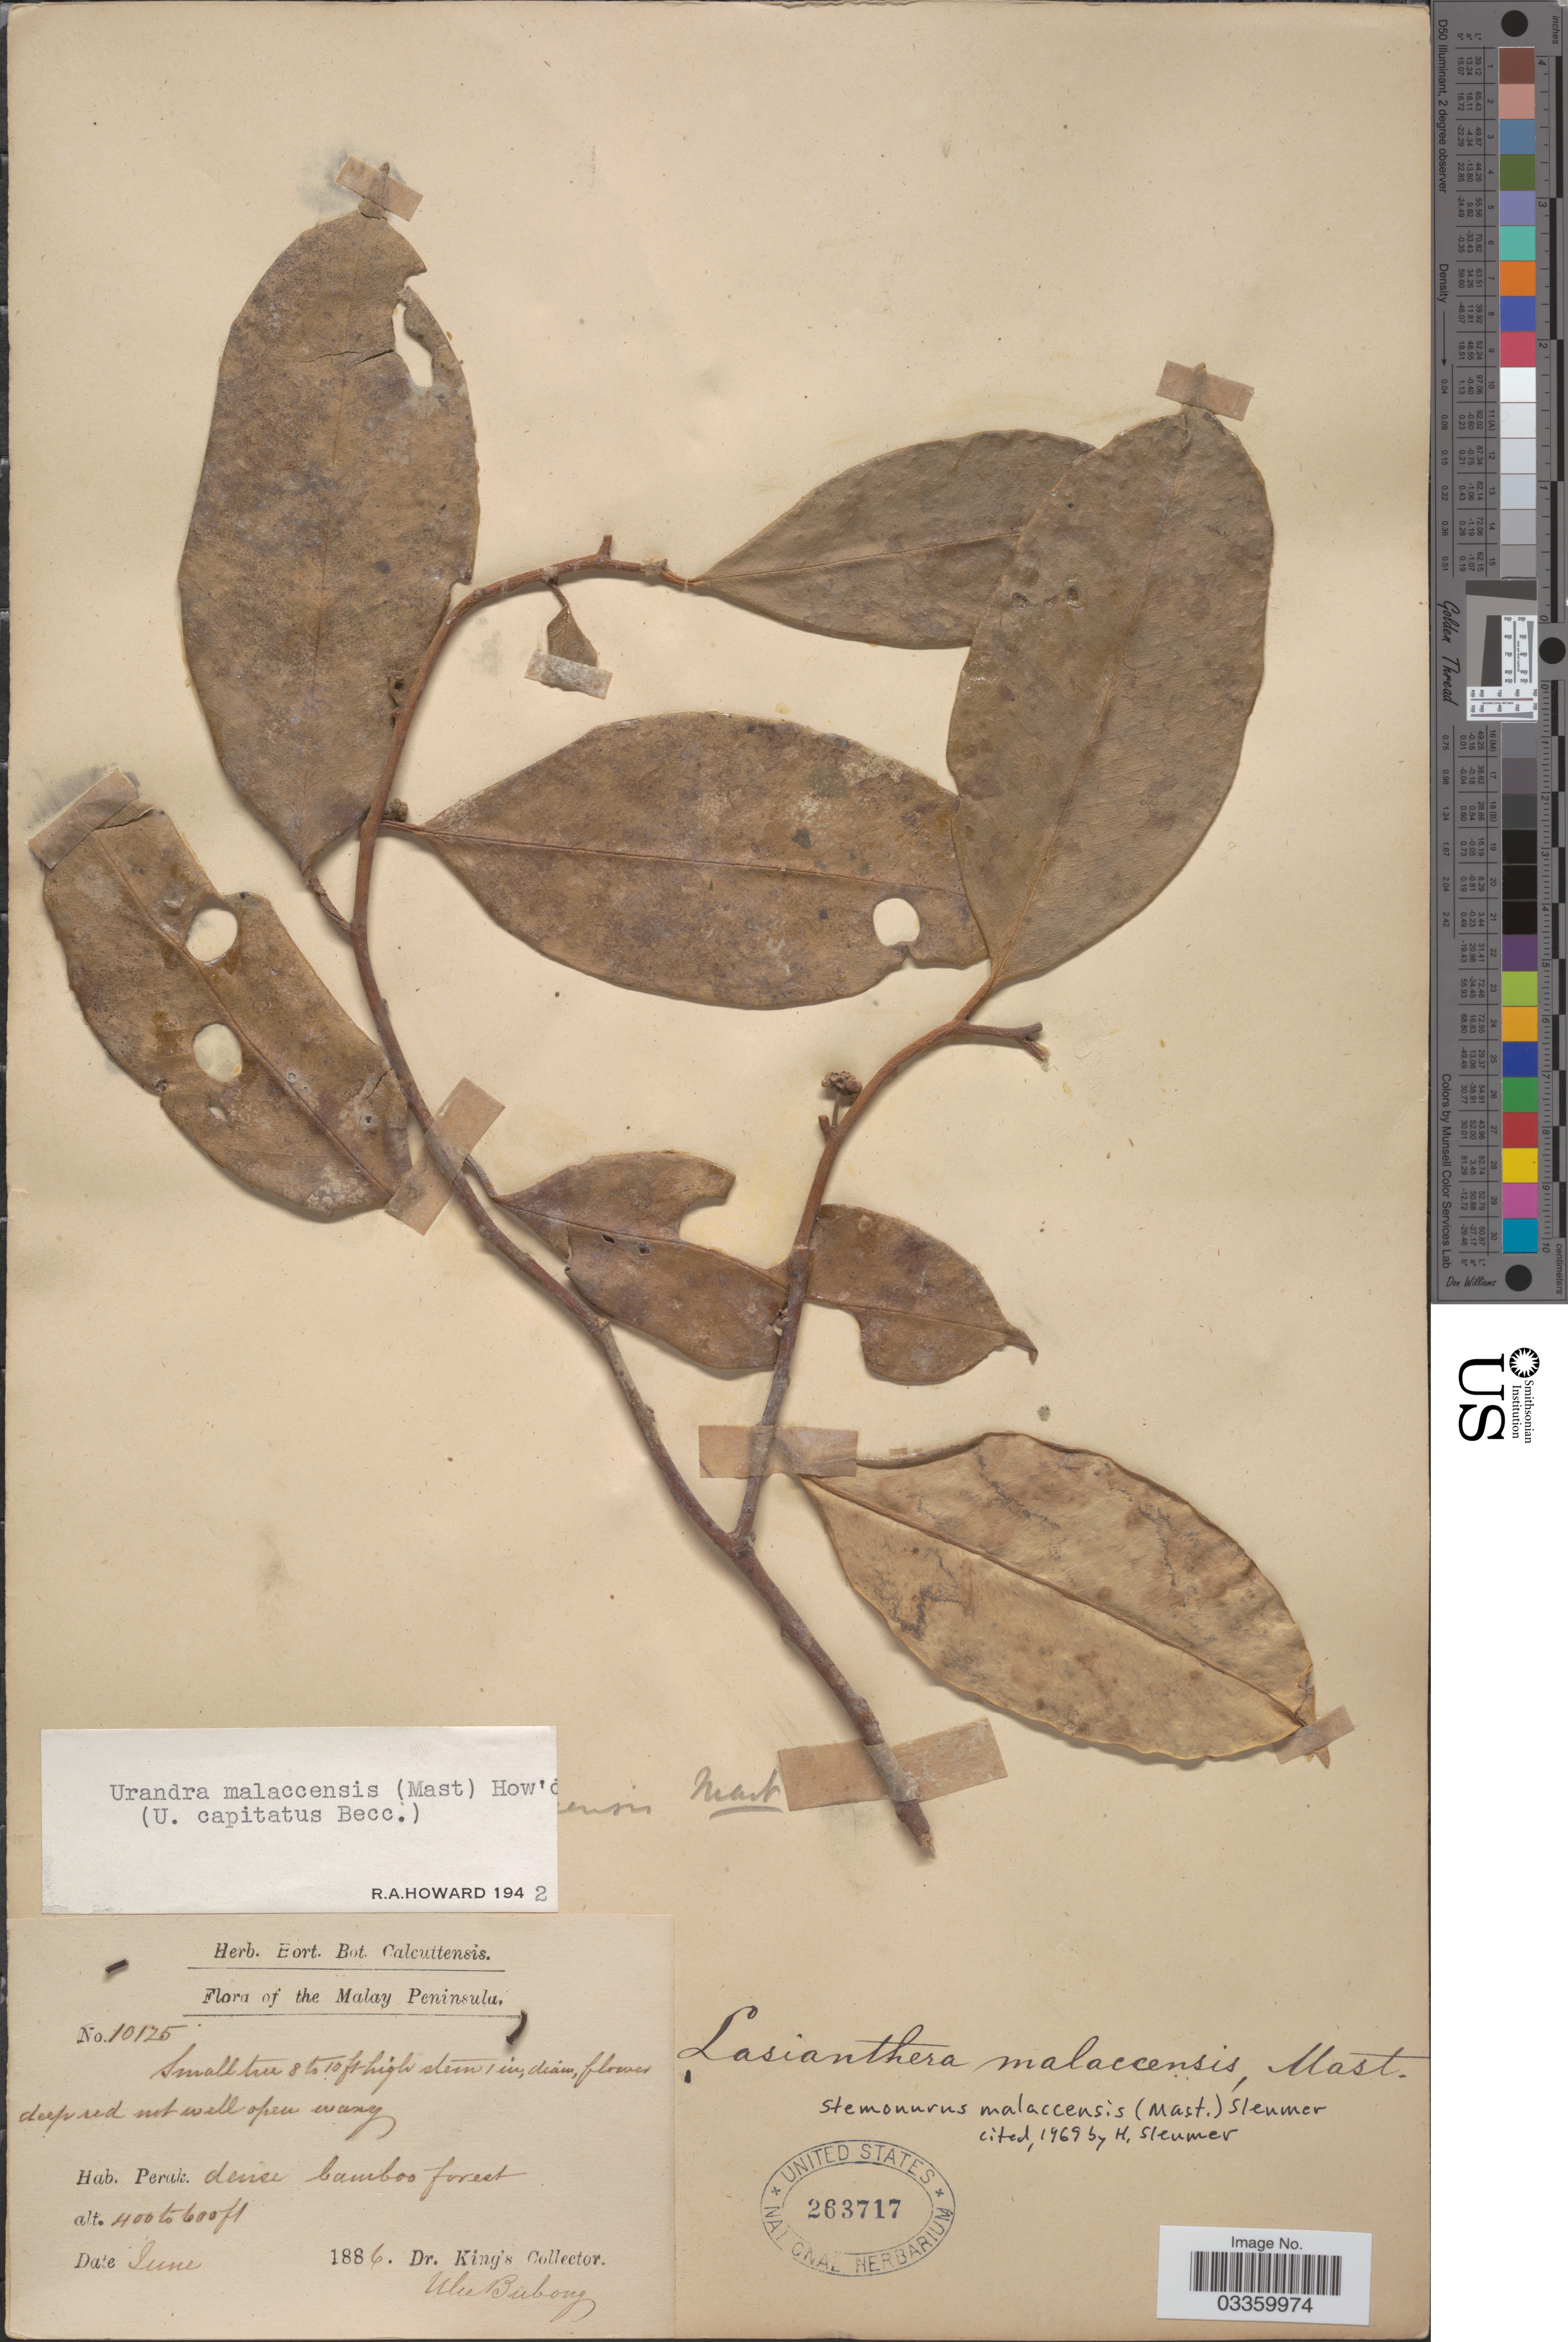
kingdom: Plantae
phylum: Tracheophyta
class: Magnoliopsida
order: Cardiopteridales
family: Stemonuraceae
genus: Stemonurus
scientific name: Stemonurus malaccensis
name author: (Mast.) Sleumer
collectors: Dr. King's collector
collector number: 10125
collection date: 1886-06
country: Malaysia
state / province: Perak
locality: Malay Peninsula.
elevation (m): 122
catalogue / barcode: US 263717